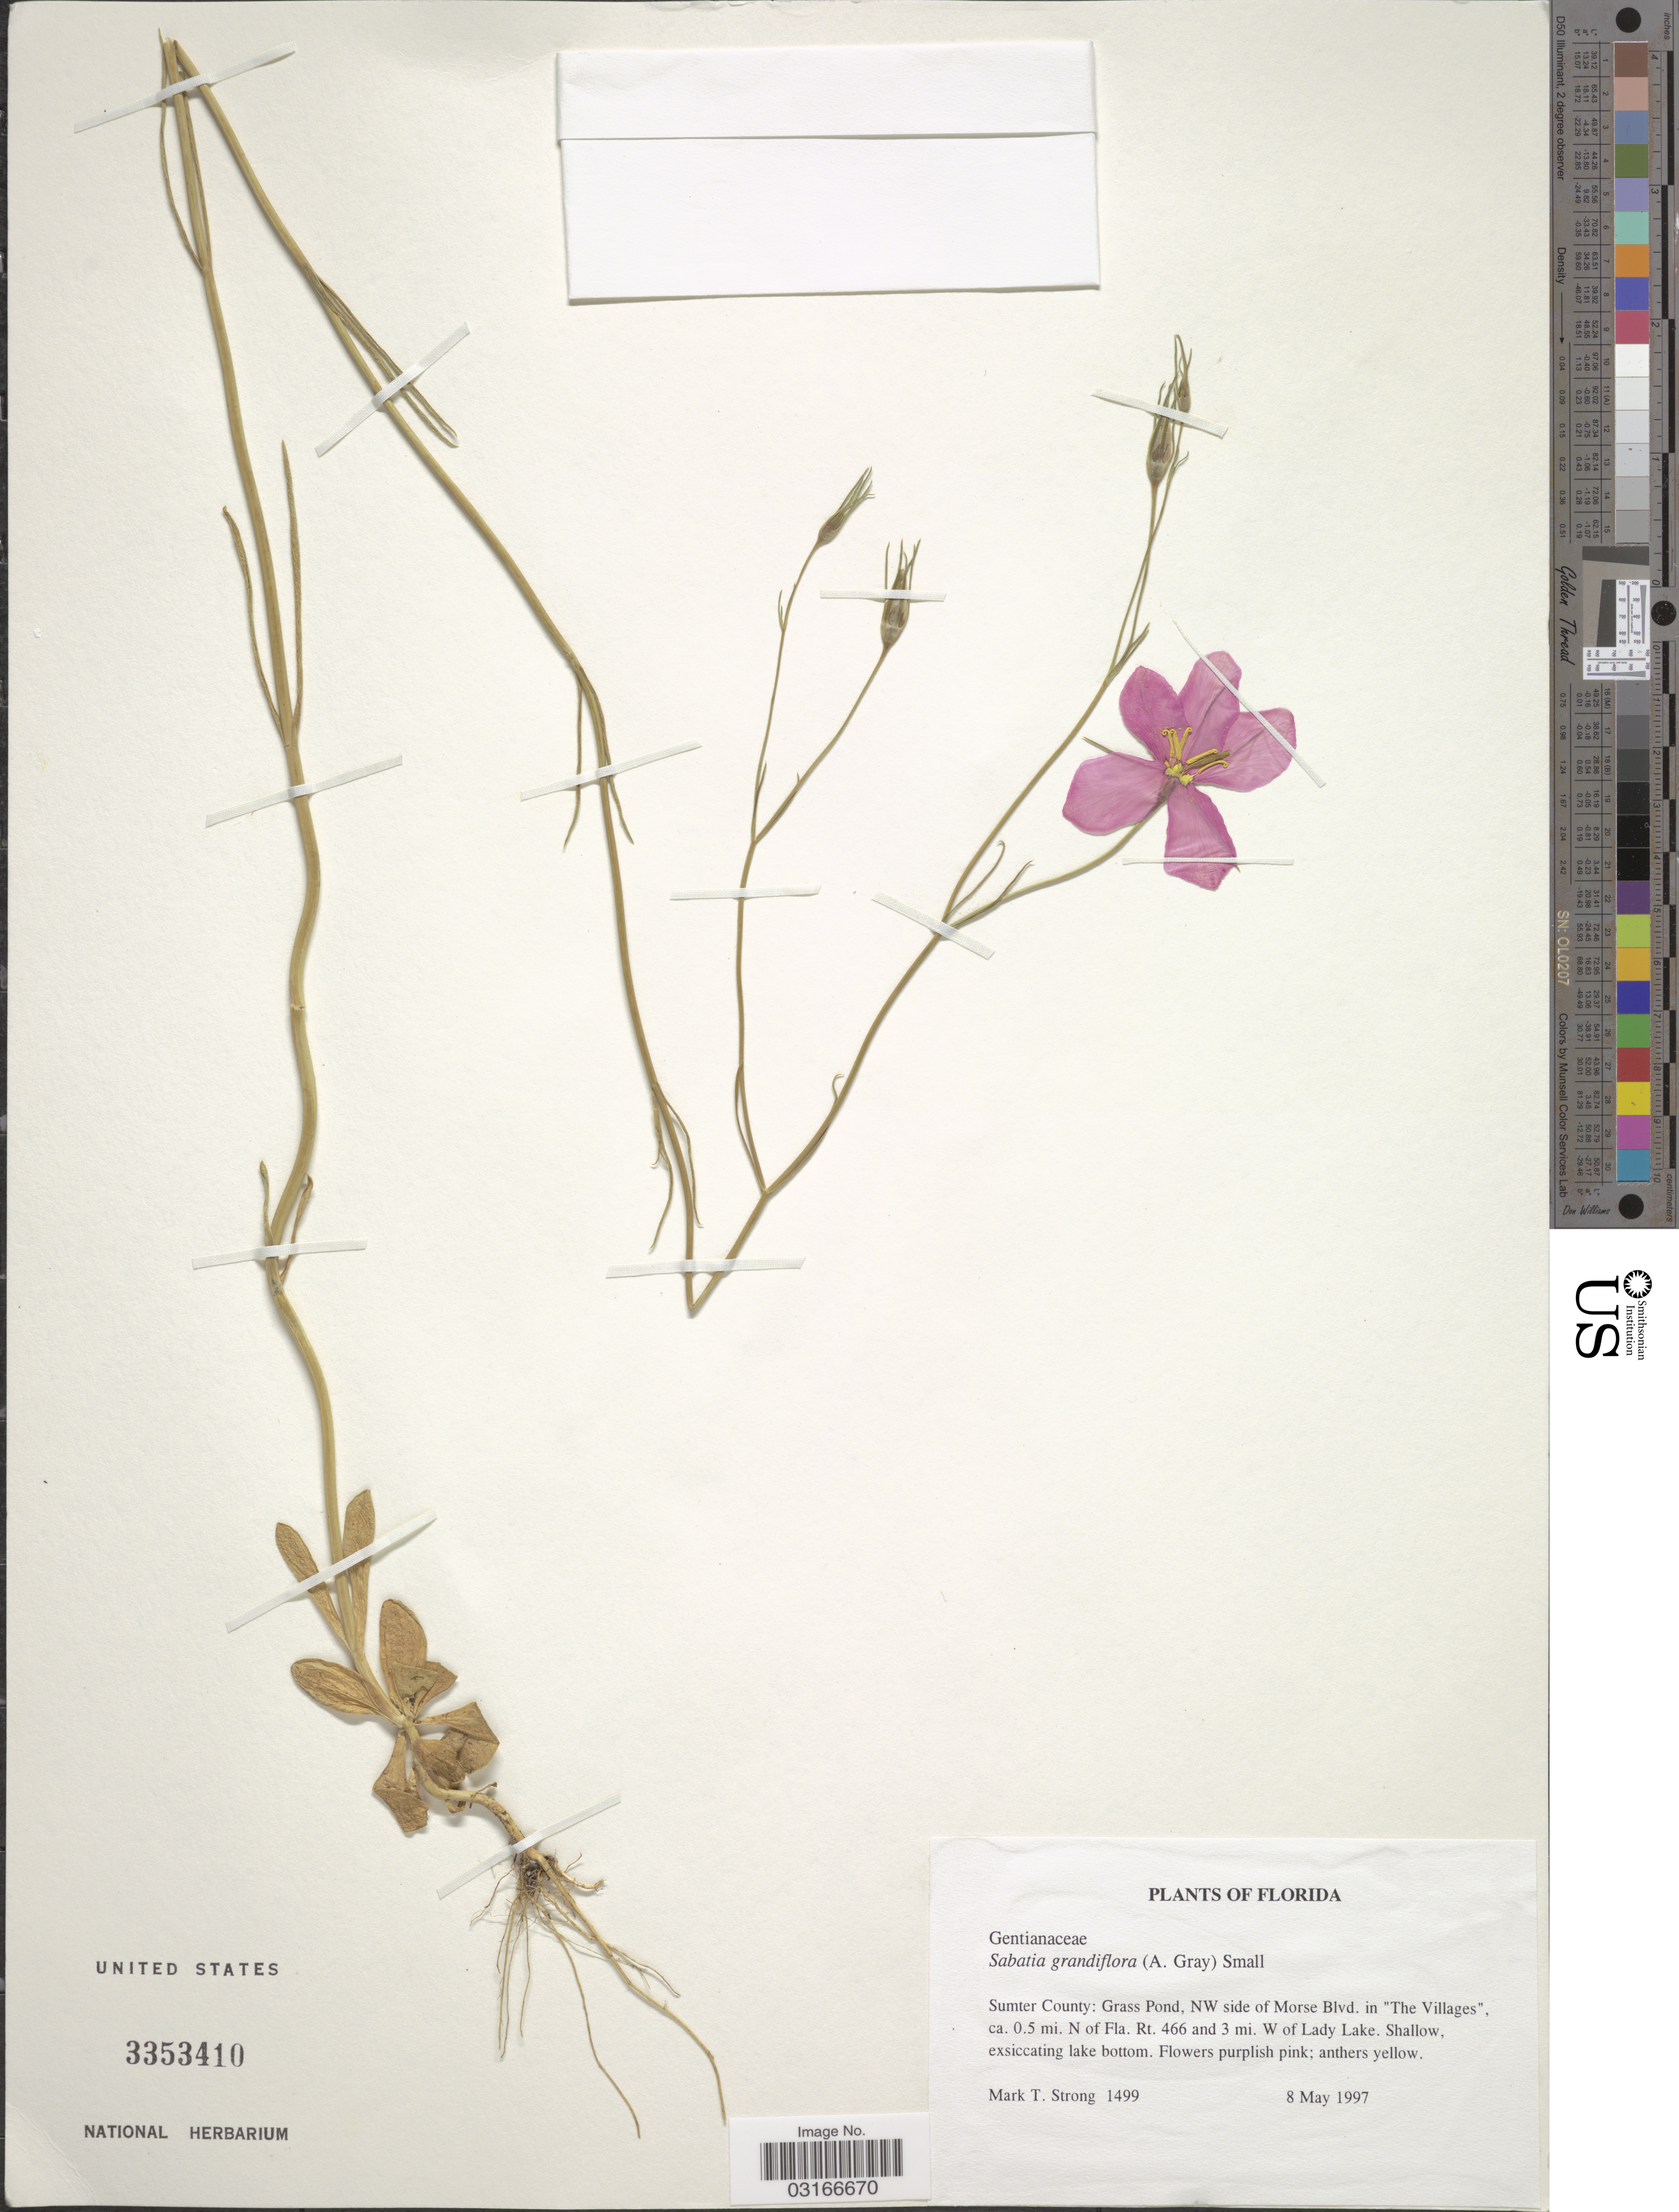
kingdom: Plantae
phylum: Tracheophyta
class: Magnoliopsida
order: Gentianales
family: Gentianaceae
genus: Sabatia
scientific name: Sabatia grandiflora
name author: (A. Gray) Small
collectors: M. T. Strong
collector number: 1499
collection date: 1997-05-08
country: United States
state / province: Florida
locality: Sumter County: Grass Pond, NW side of Morse Blvd. in "The Villages", ca. 0.5 mi. N of Fla. Rt. 466 and 3 mi. W of Lady Lake.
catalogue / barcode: US 3353410